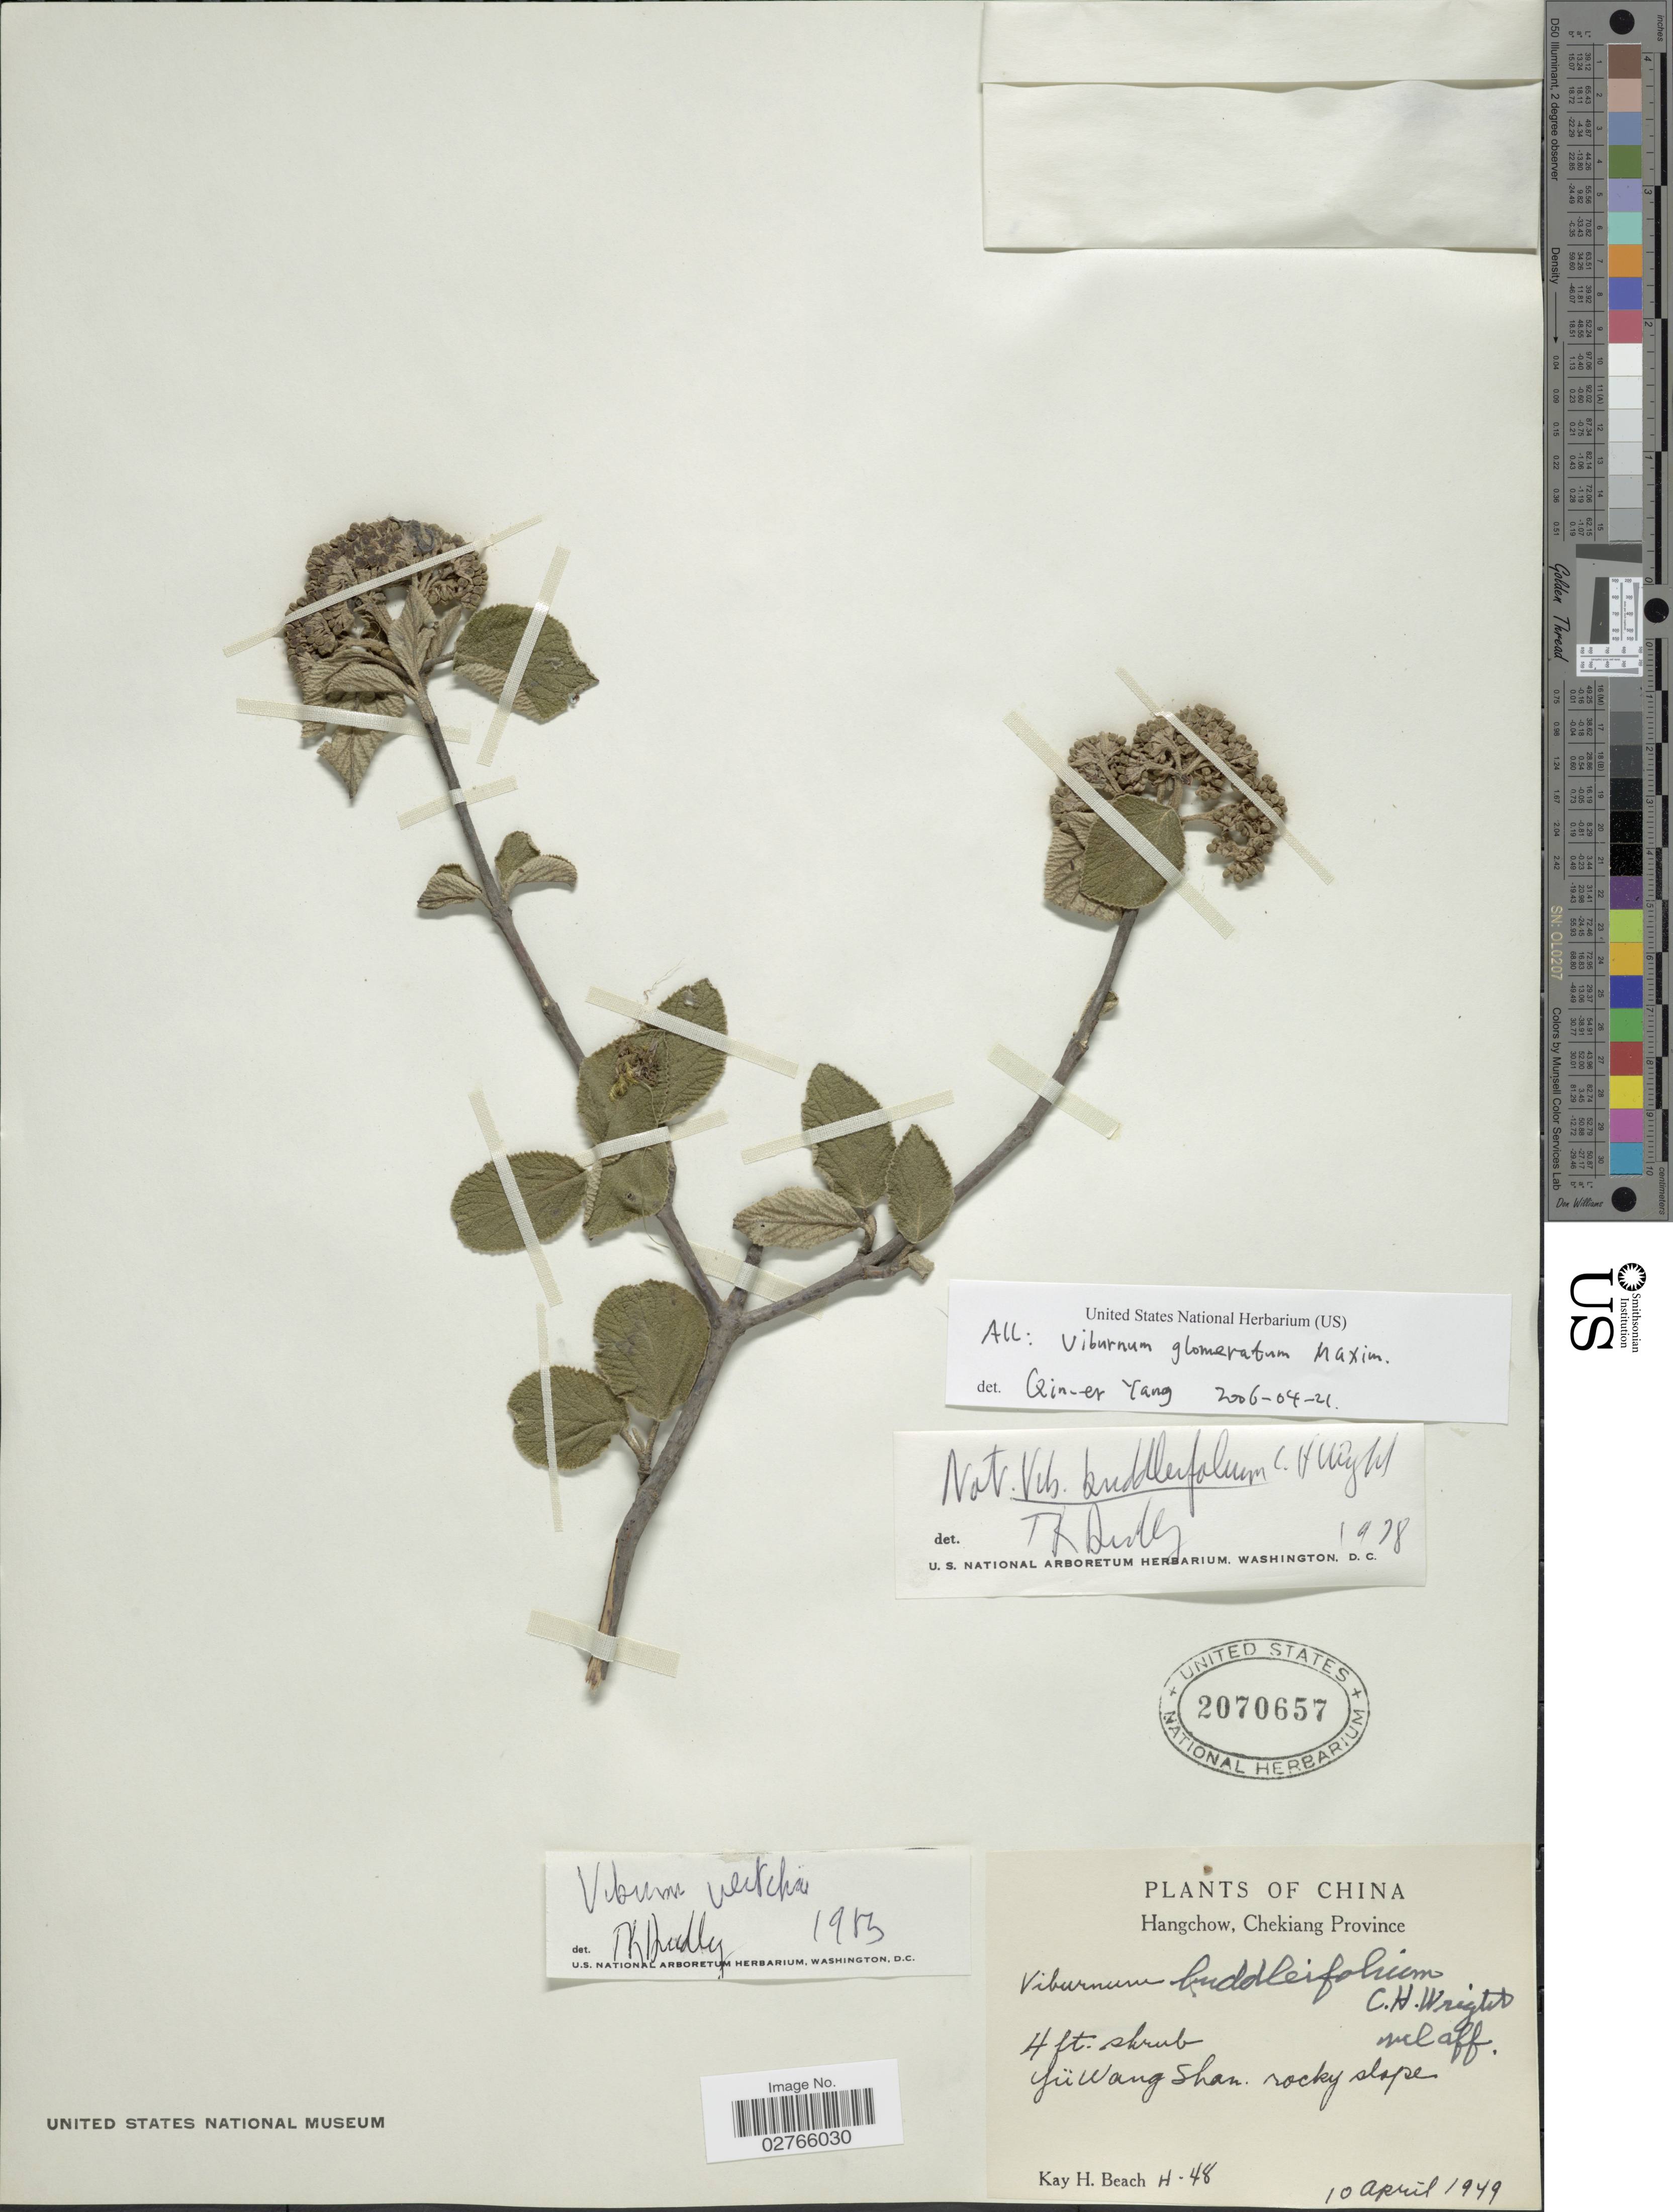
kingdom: Plantae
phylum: Tracheophyta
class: Magnoliopsida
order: Dipsacales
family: Viburnaceae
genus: Viburnum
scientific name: Viburnum glomeratum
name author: Maxim.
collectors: K. H. Beach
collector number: H48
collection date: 1949-04-10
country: China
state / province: Zhejiang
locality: Hangchow, Chekiang Province, Yü Wang Shan.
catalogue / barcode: US 2070657